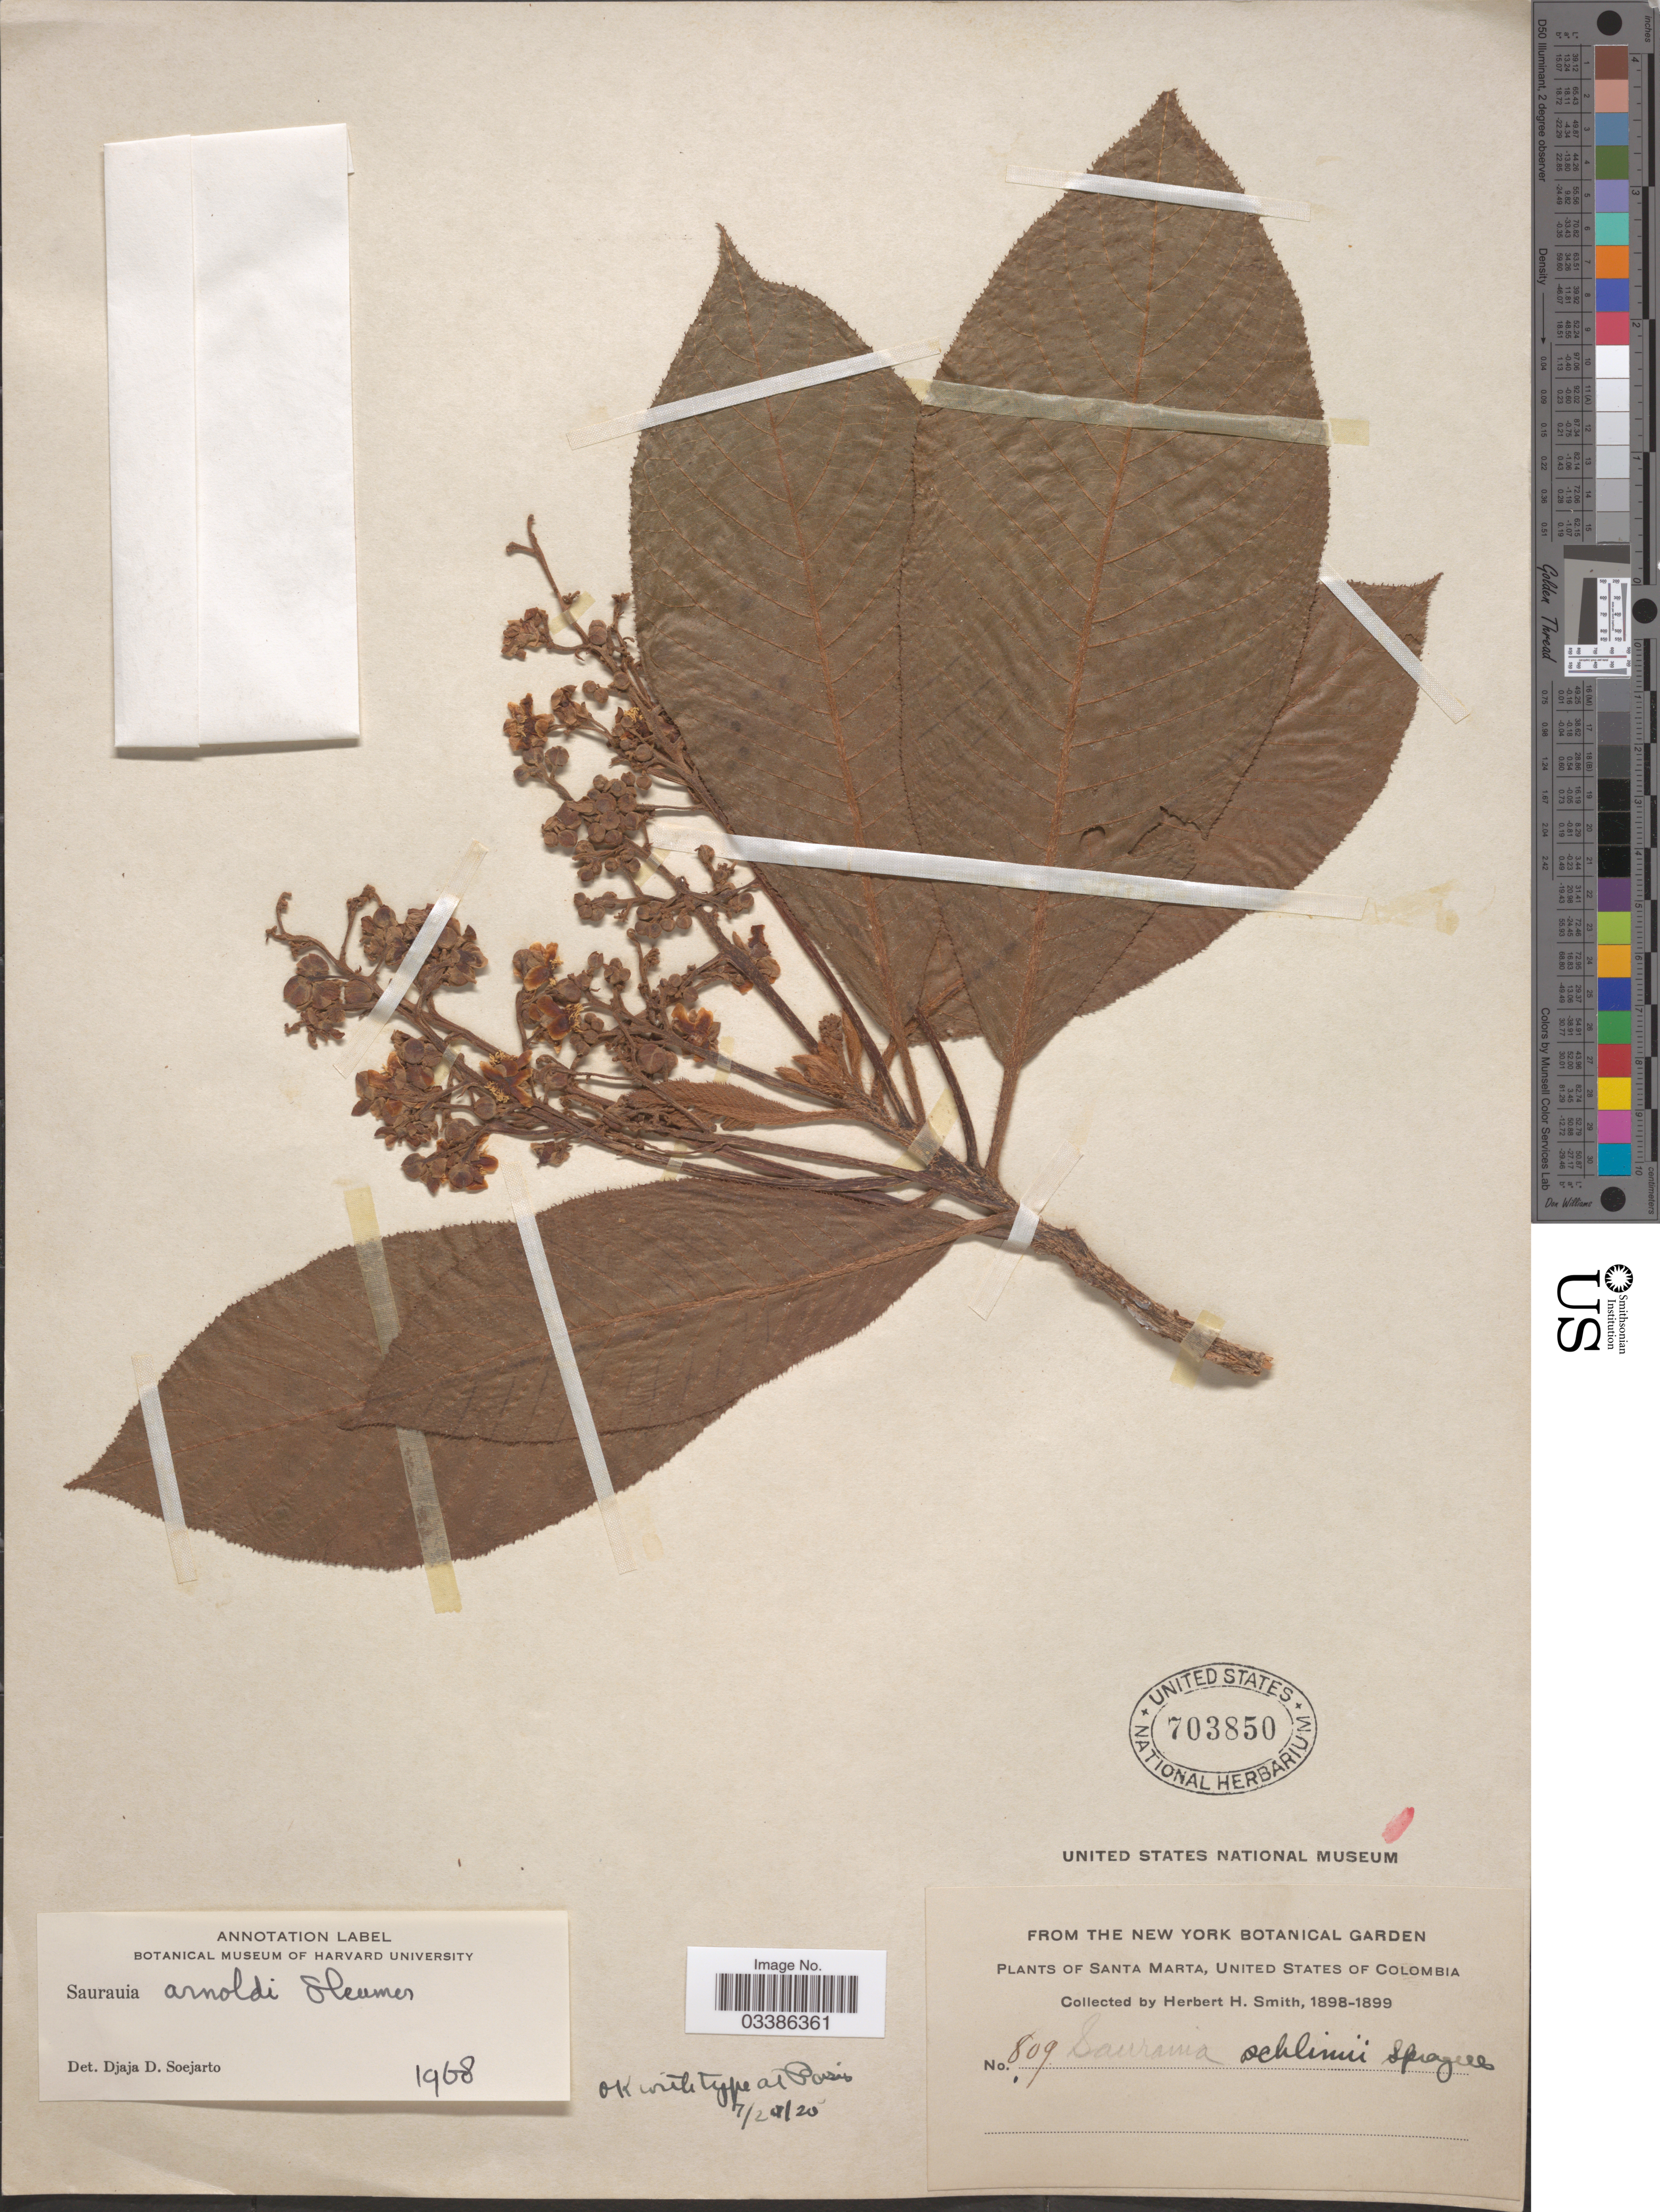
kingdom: Plantae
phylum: Tracheophyta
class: Magnoliopsida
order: Ericales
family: Actinidiaceae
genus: Saurauia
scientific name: Saurauia arnoldi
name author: Sleumer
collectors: Herbert H. Smith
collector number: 809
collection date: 1898/1899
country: Colombia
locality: Santa Marta, United States of Colombia.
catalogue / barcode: US 703850